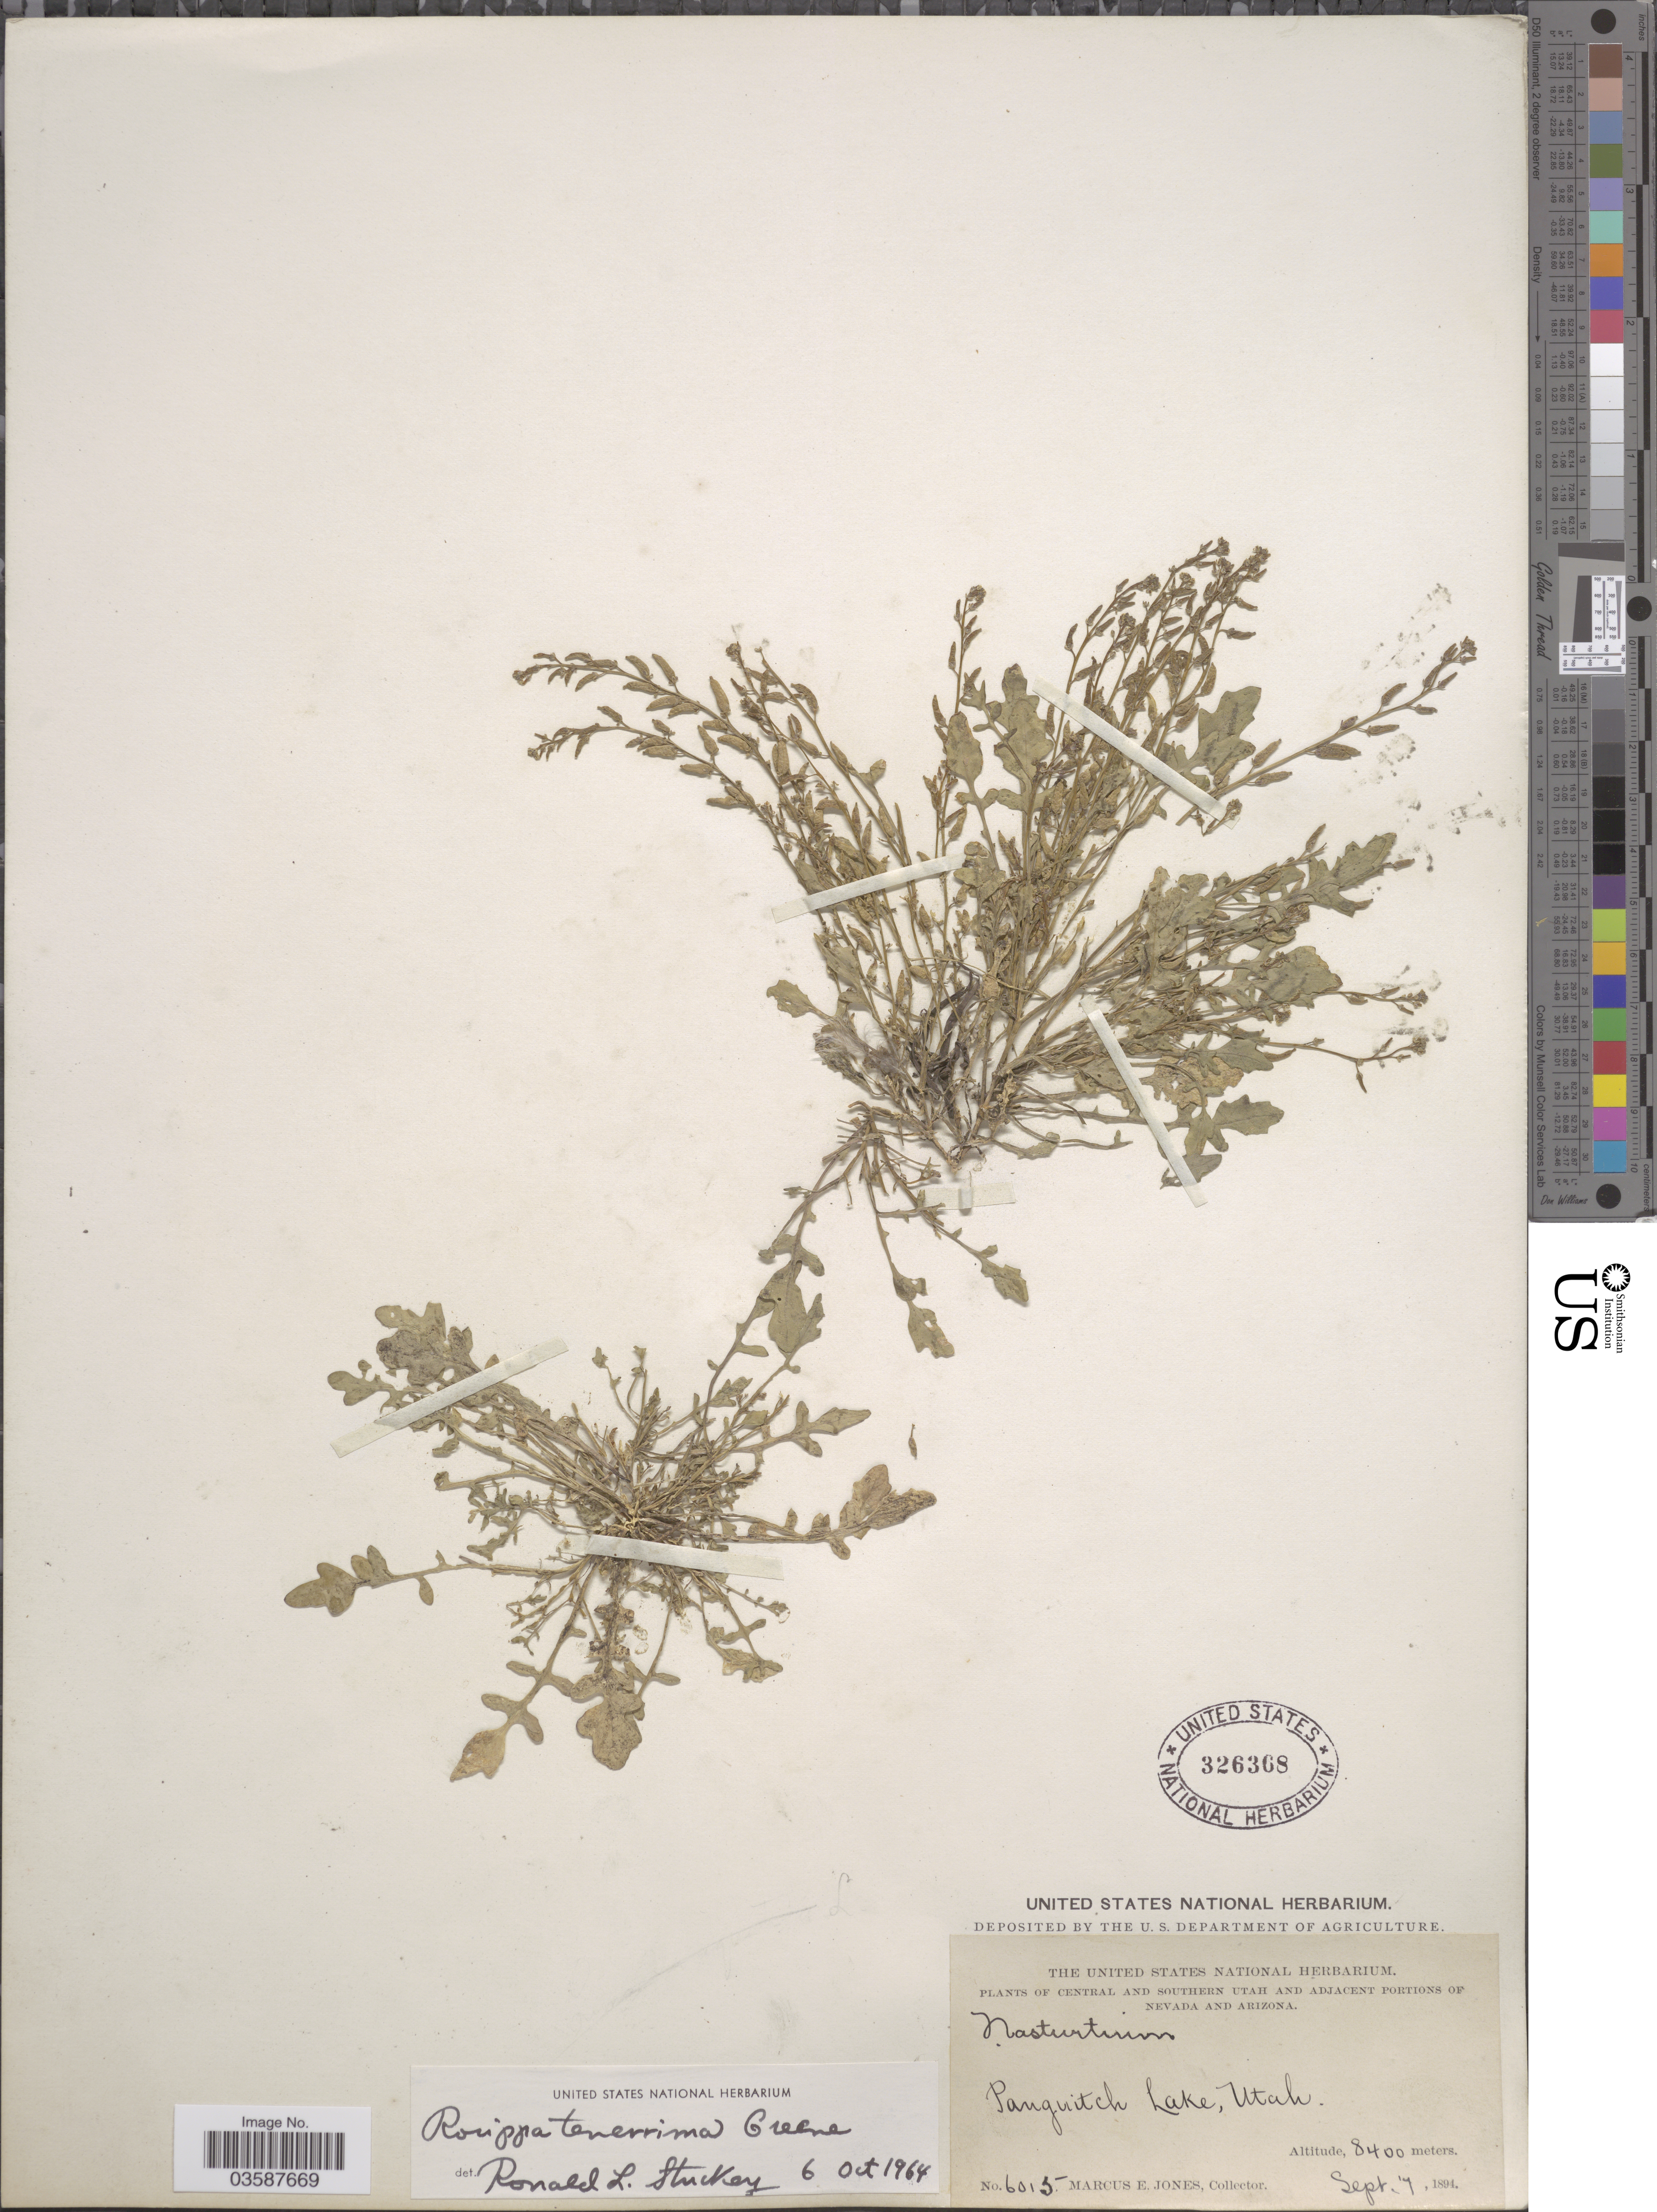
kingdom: Plantae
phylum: Tracheophyta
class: Magnoliopsida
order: Brassicales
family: Brassicaceae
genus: Rorippa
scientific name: Rorippa tenerrima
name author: Greene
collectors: M. E. Jones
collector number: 6015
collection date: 1894-09-07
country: United States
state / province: Utah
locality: Central and Southern Utah. Panguitch Lake.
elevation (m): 8400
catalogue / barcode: US 326368